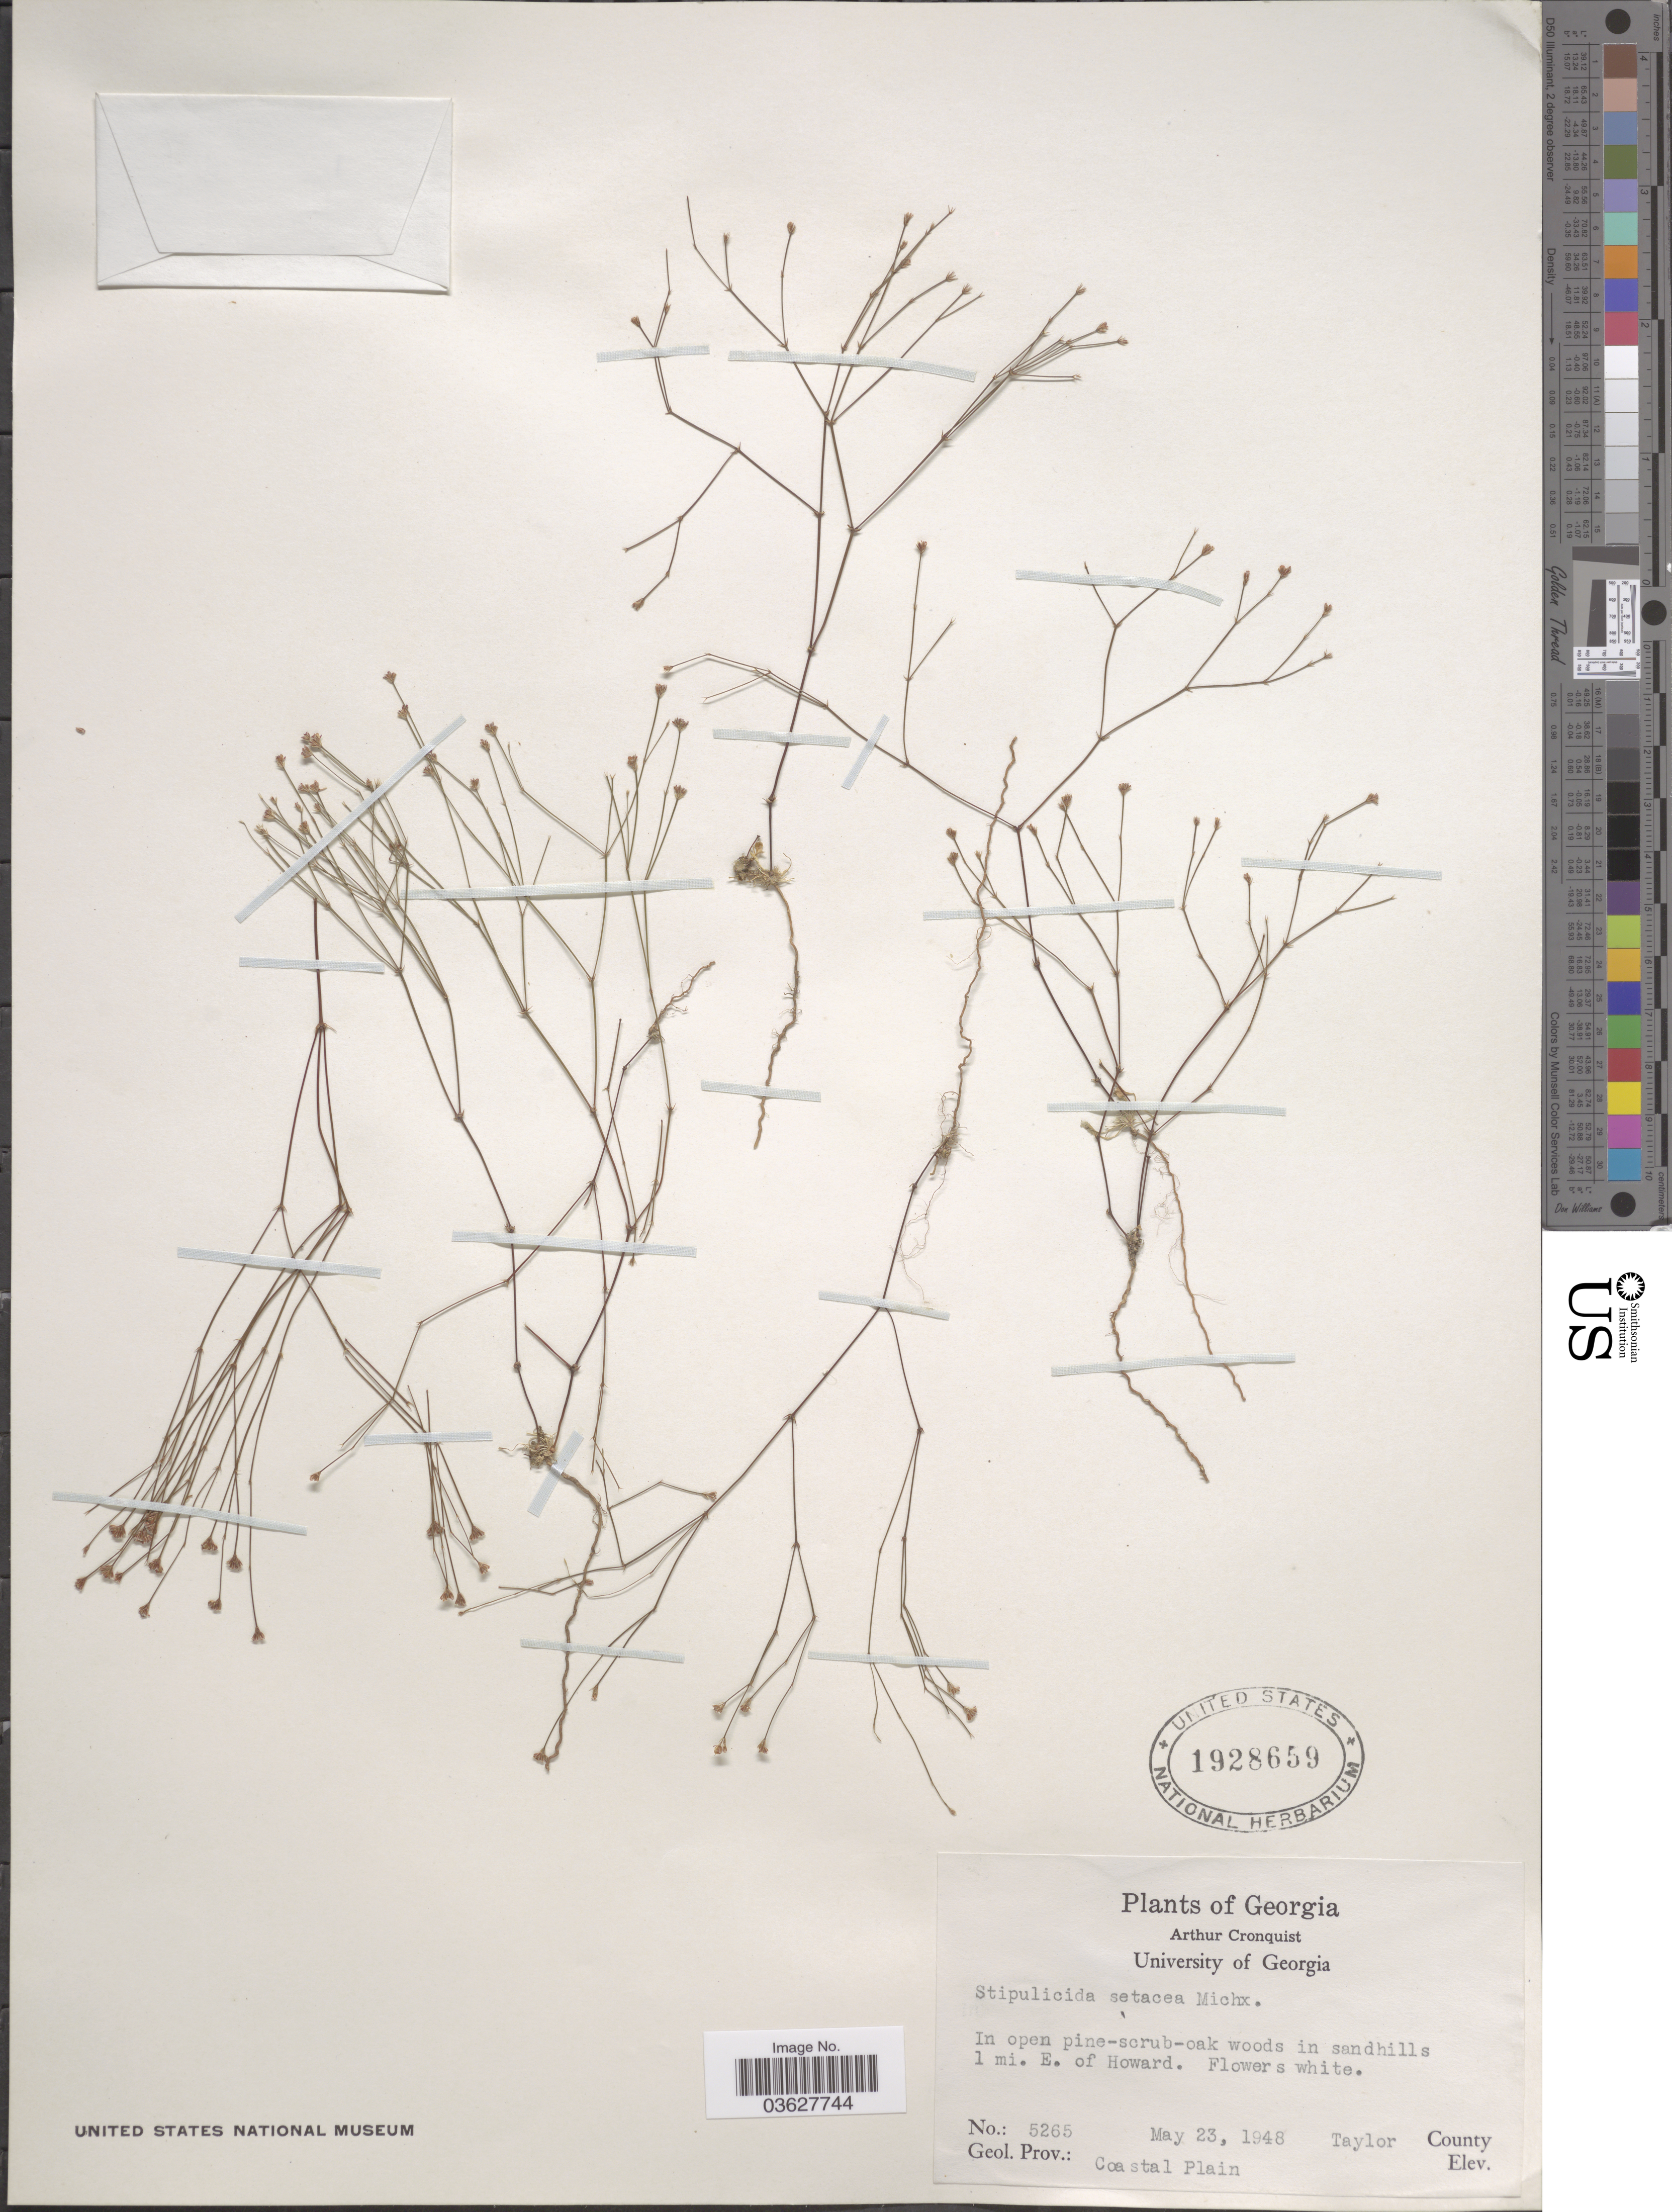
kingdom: Plantae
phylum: Tracheophyta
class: Magnoliopsida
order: Caryophyllales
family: Caryophyllaceae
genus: Stipulicida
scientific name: Stipulicida setacea var. setacea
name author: Michx.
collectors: A. J. Cronquist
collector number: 5265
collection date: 1948-05-23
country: United States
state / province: Georgia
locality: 1 mi. E. of Howard. Taylor County. Geol. Prov.: Coastal Plain.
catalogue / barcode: US 1928659